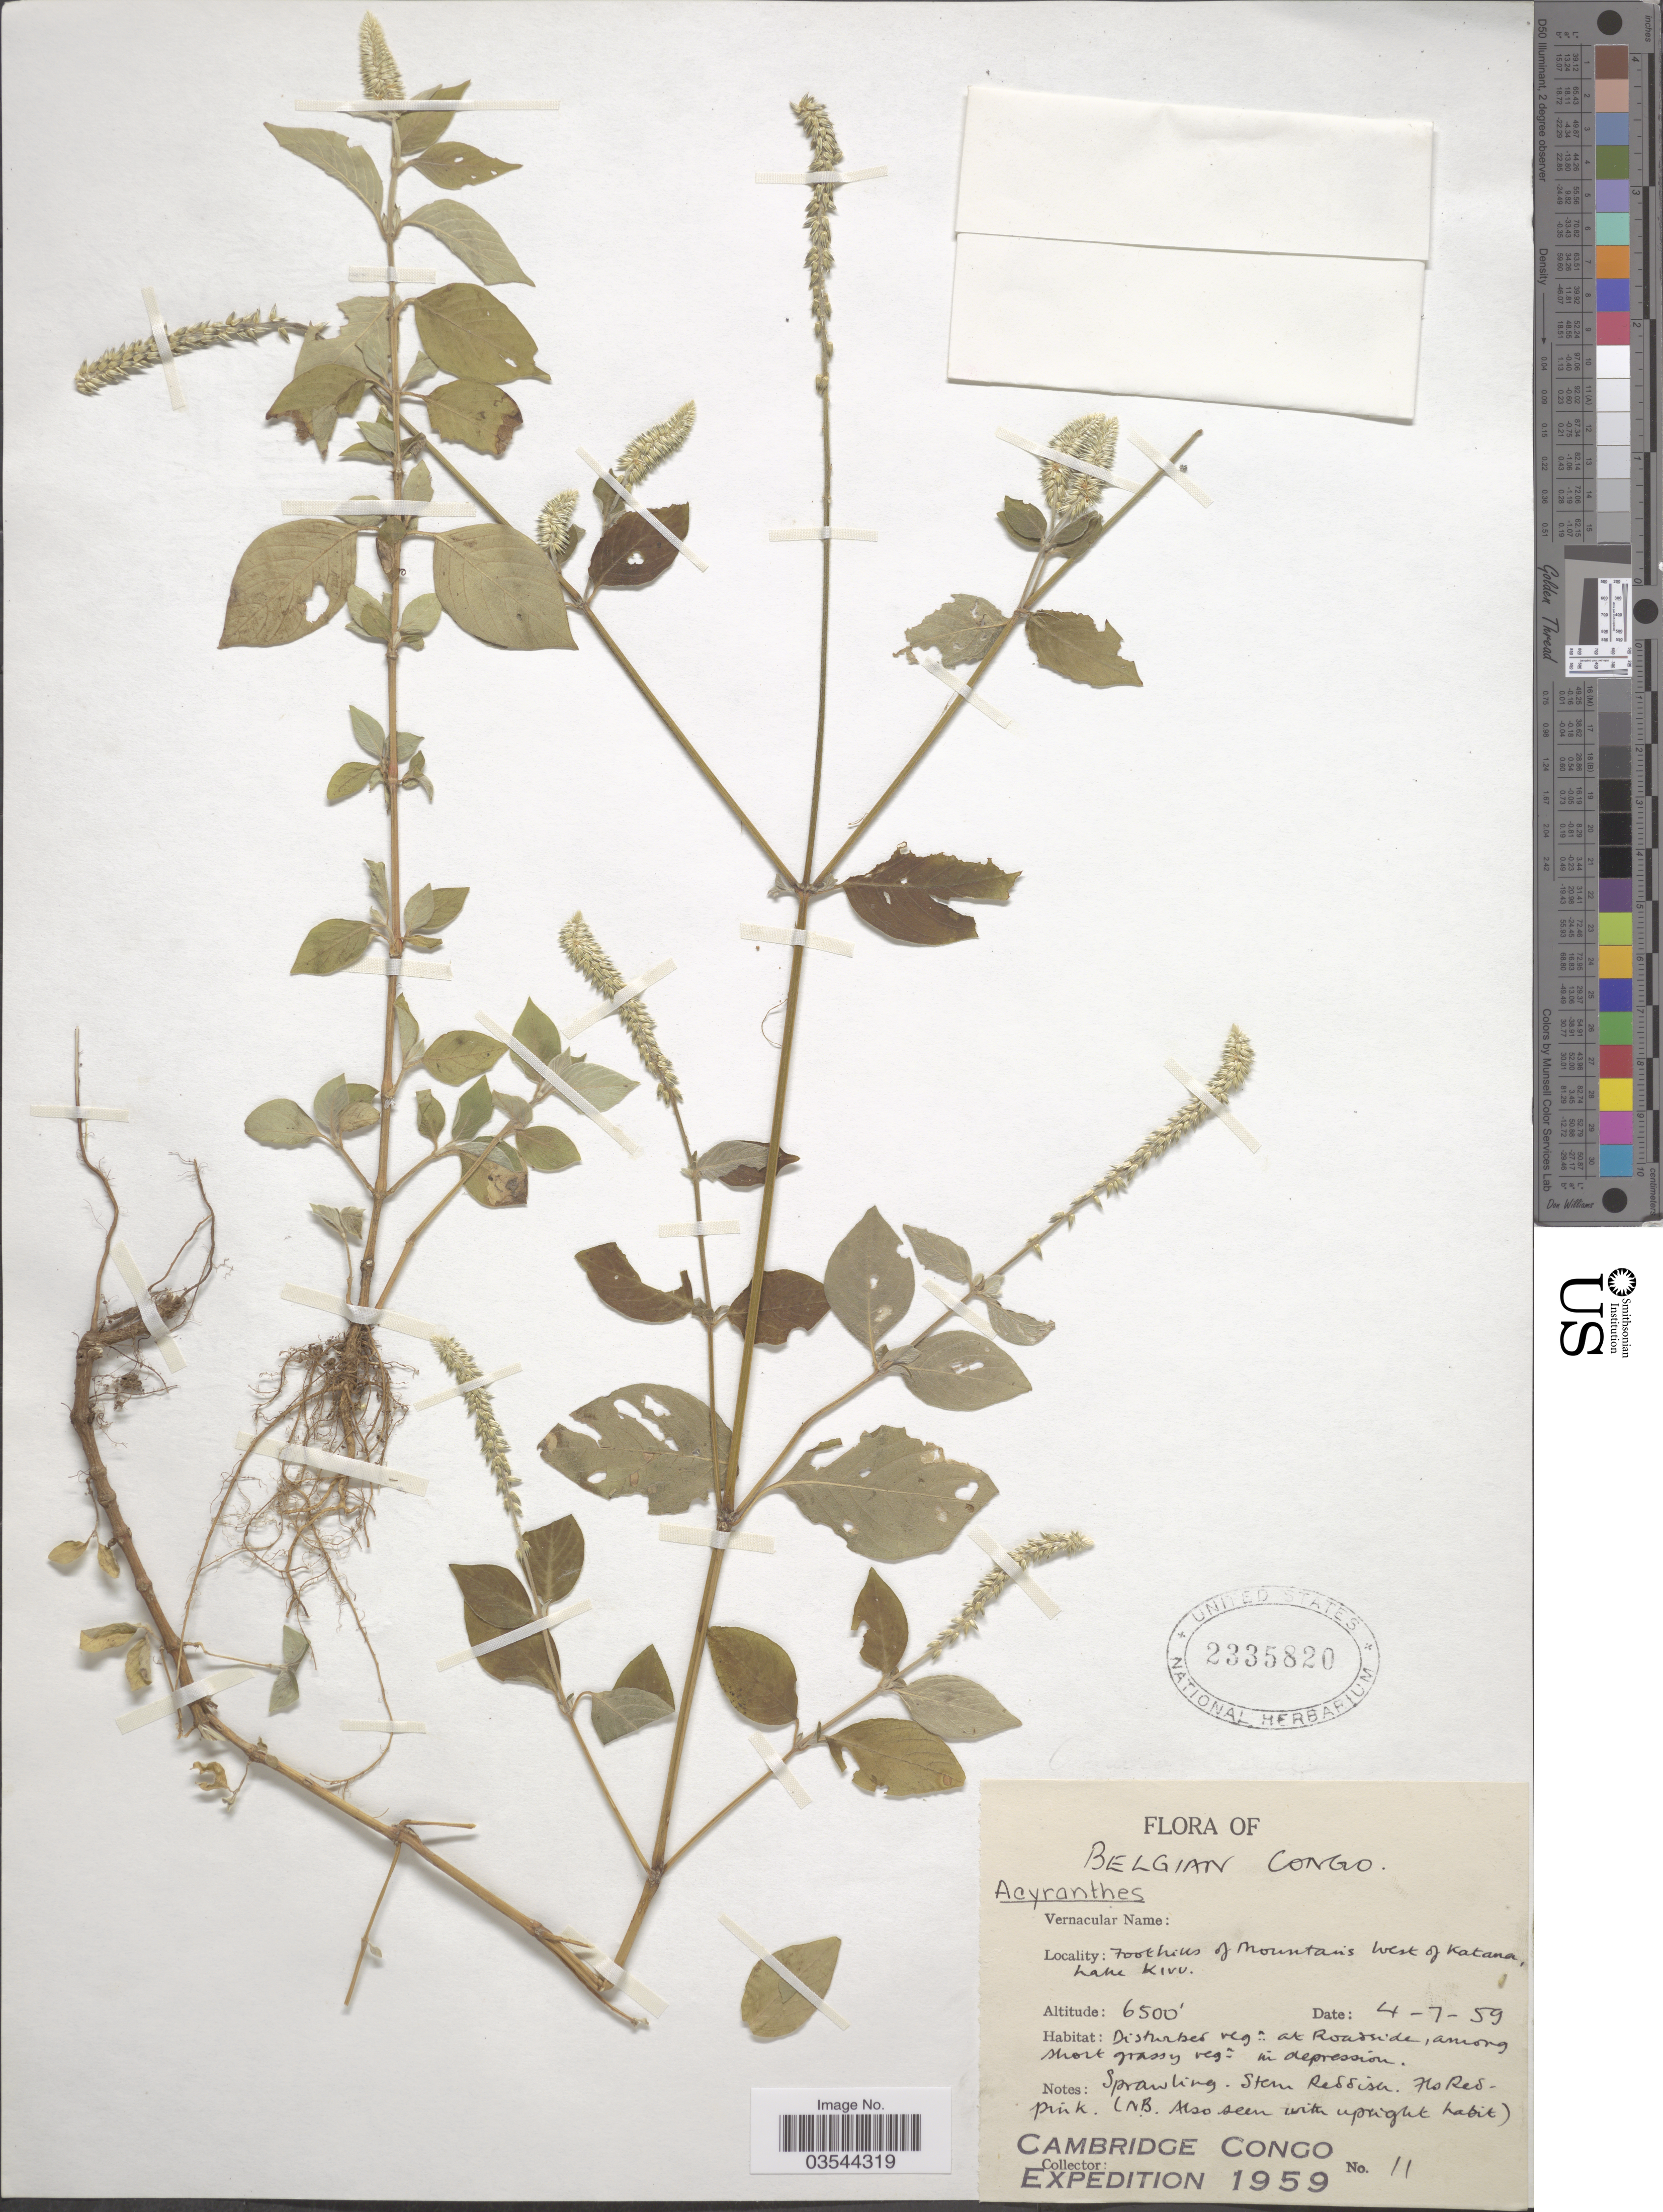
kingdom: Plantae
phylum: Tracheophyta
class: Magnoliopsida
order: Caryophyllales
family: Amaranthaceae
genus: Achyranthes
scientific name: Achyranthes aspera var. sicula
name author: L.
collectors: Cambridge Congo Expedition 1959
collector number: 11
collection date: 1959-07-04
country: Congo, Democratic Republic of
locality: Belgian Congo. Foothills of Mountains west of Katana, Lake Kivu.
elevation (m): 1981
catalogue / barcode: US 2335820